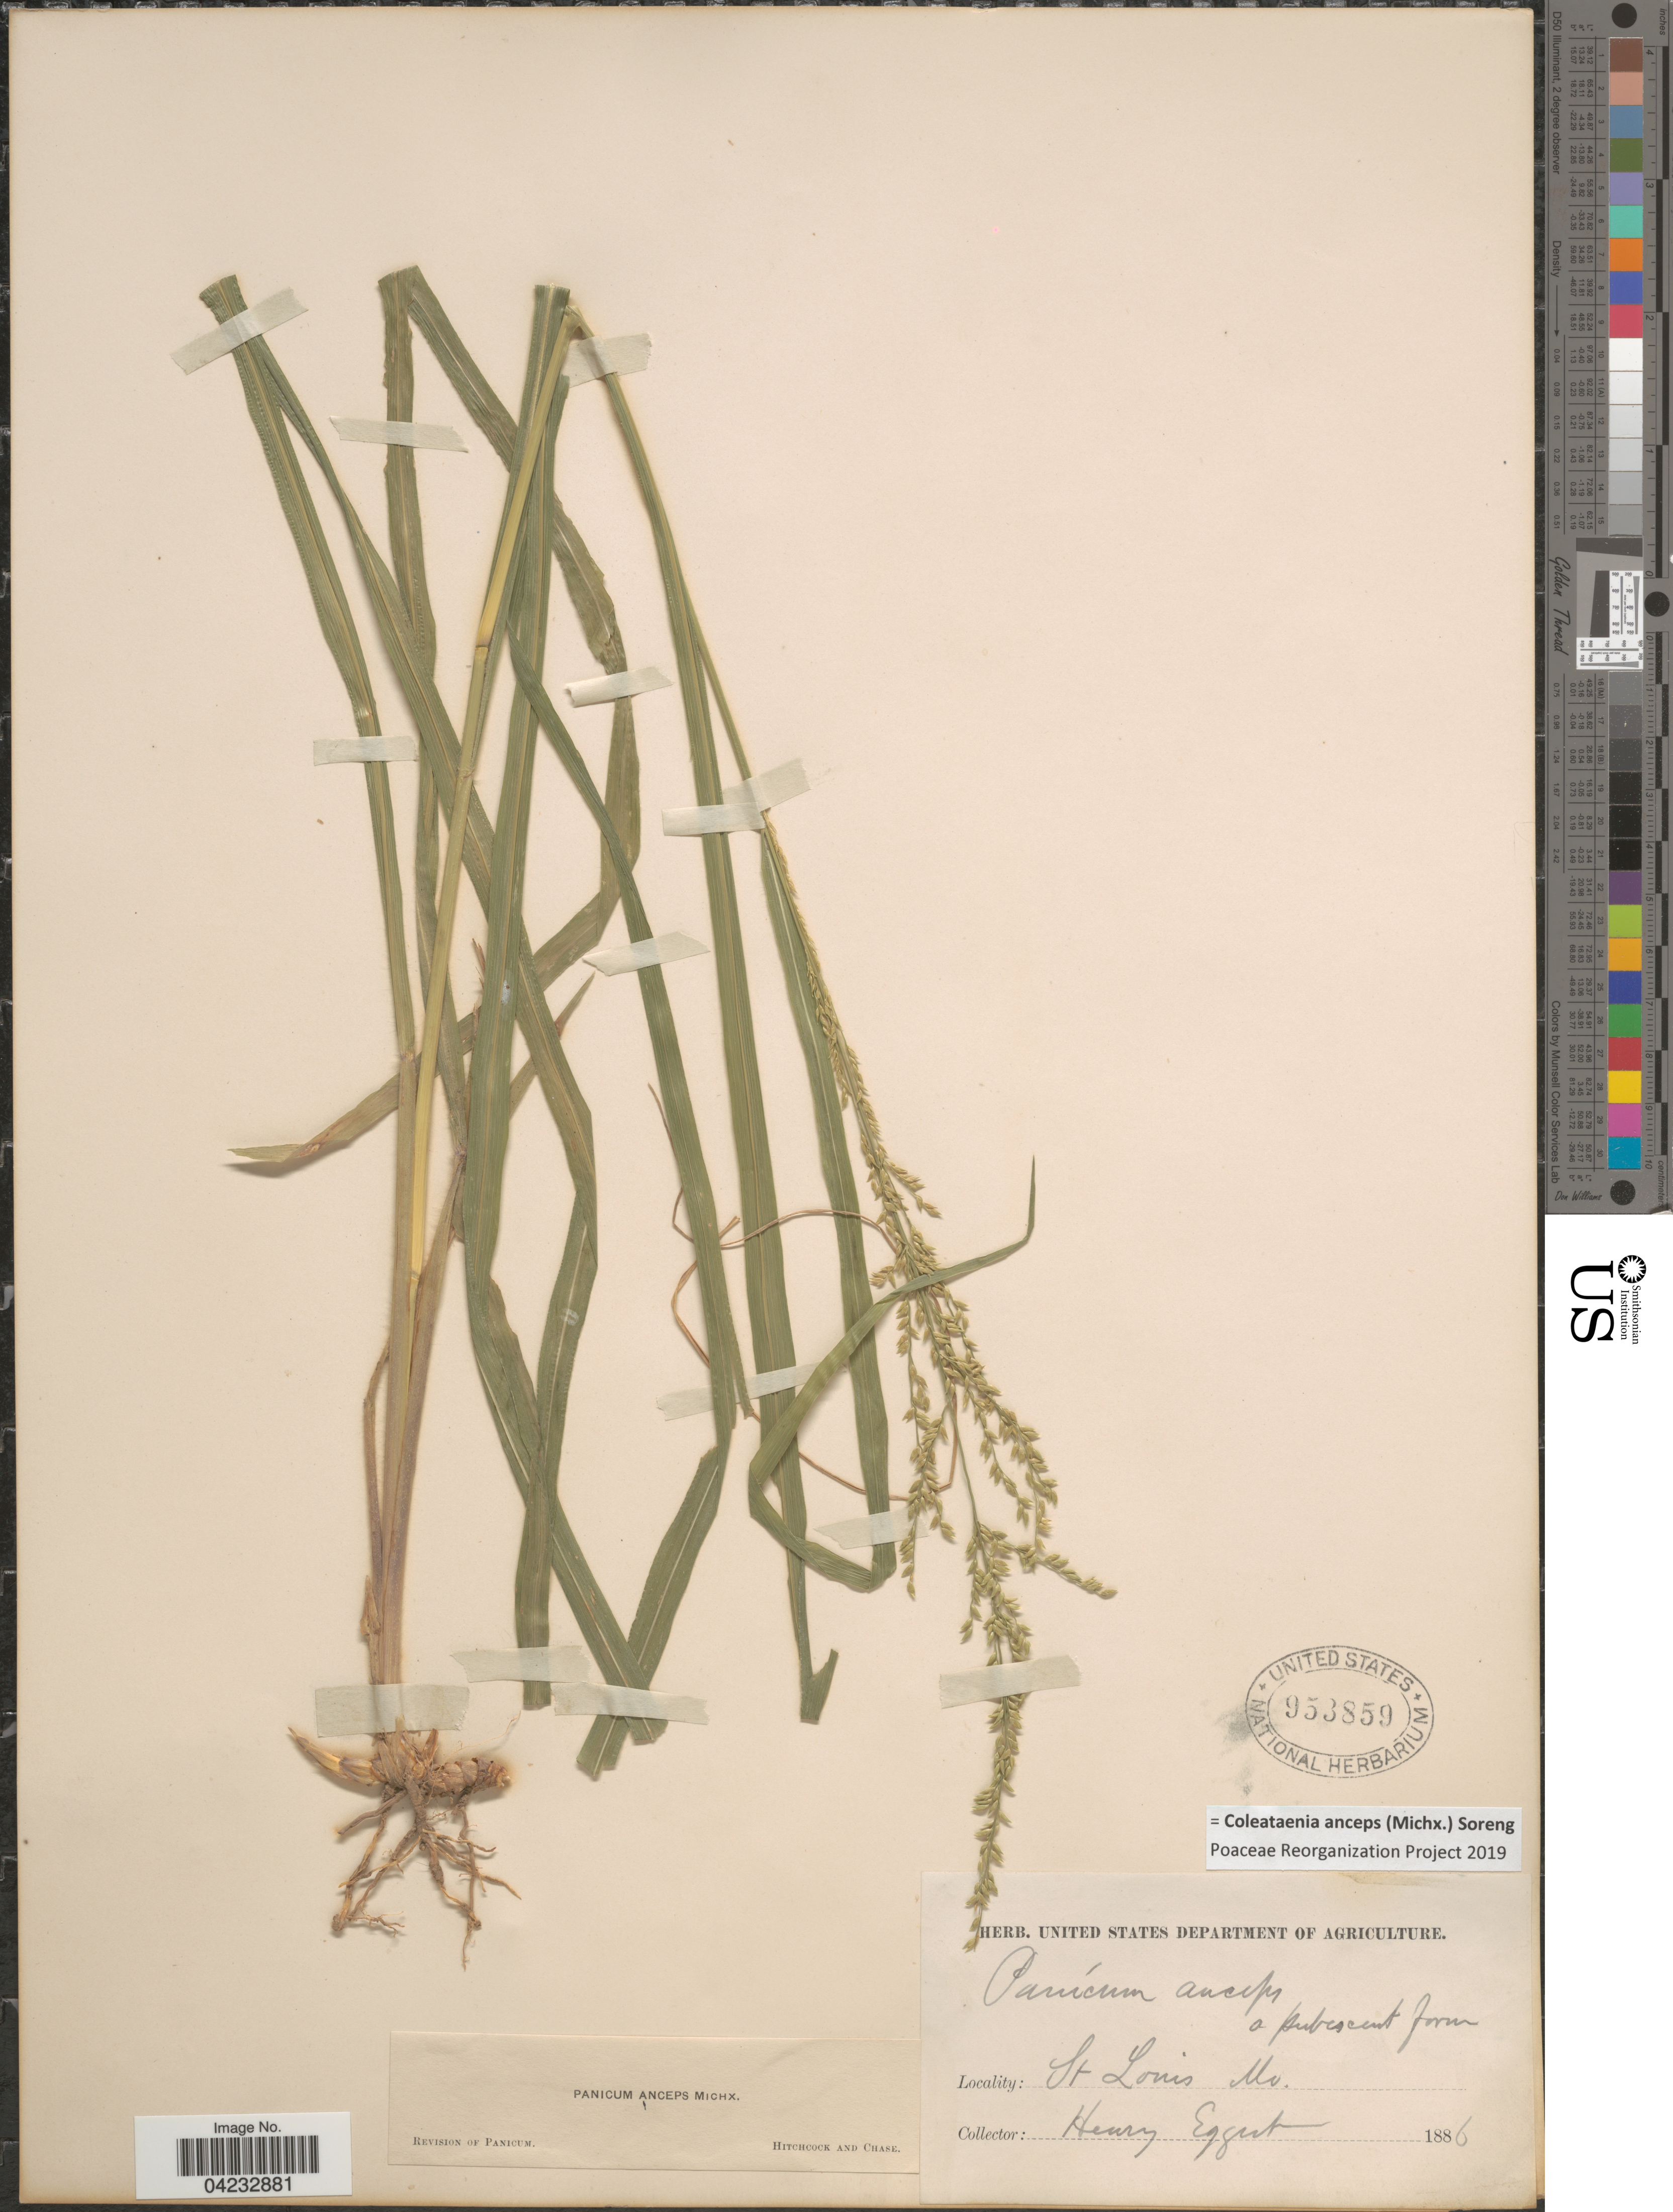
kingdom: Plantae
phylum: Tracheophyta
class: Liliopsida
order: Poales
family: Poaceae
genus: Coleataenia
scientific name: Coleataenia anceps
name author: (Michx.) Soreng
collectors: H. Eggert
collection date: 1886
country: United States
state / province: Missouri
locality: St Louis.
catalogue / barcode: US 953859